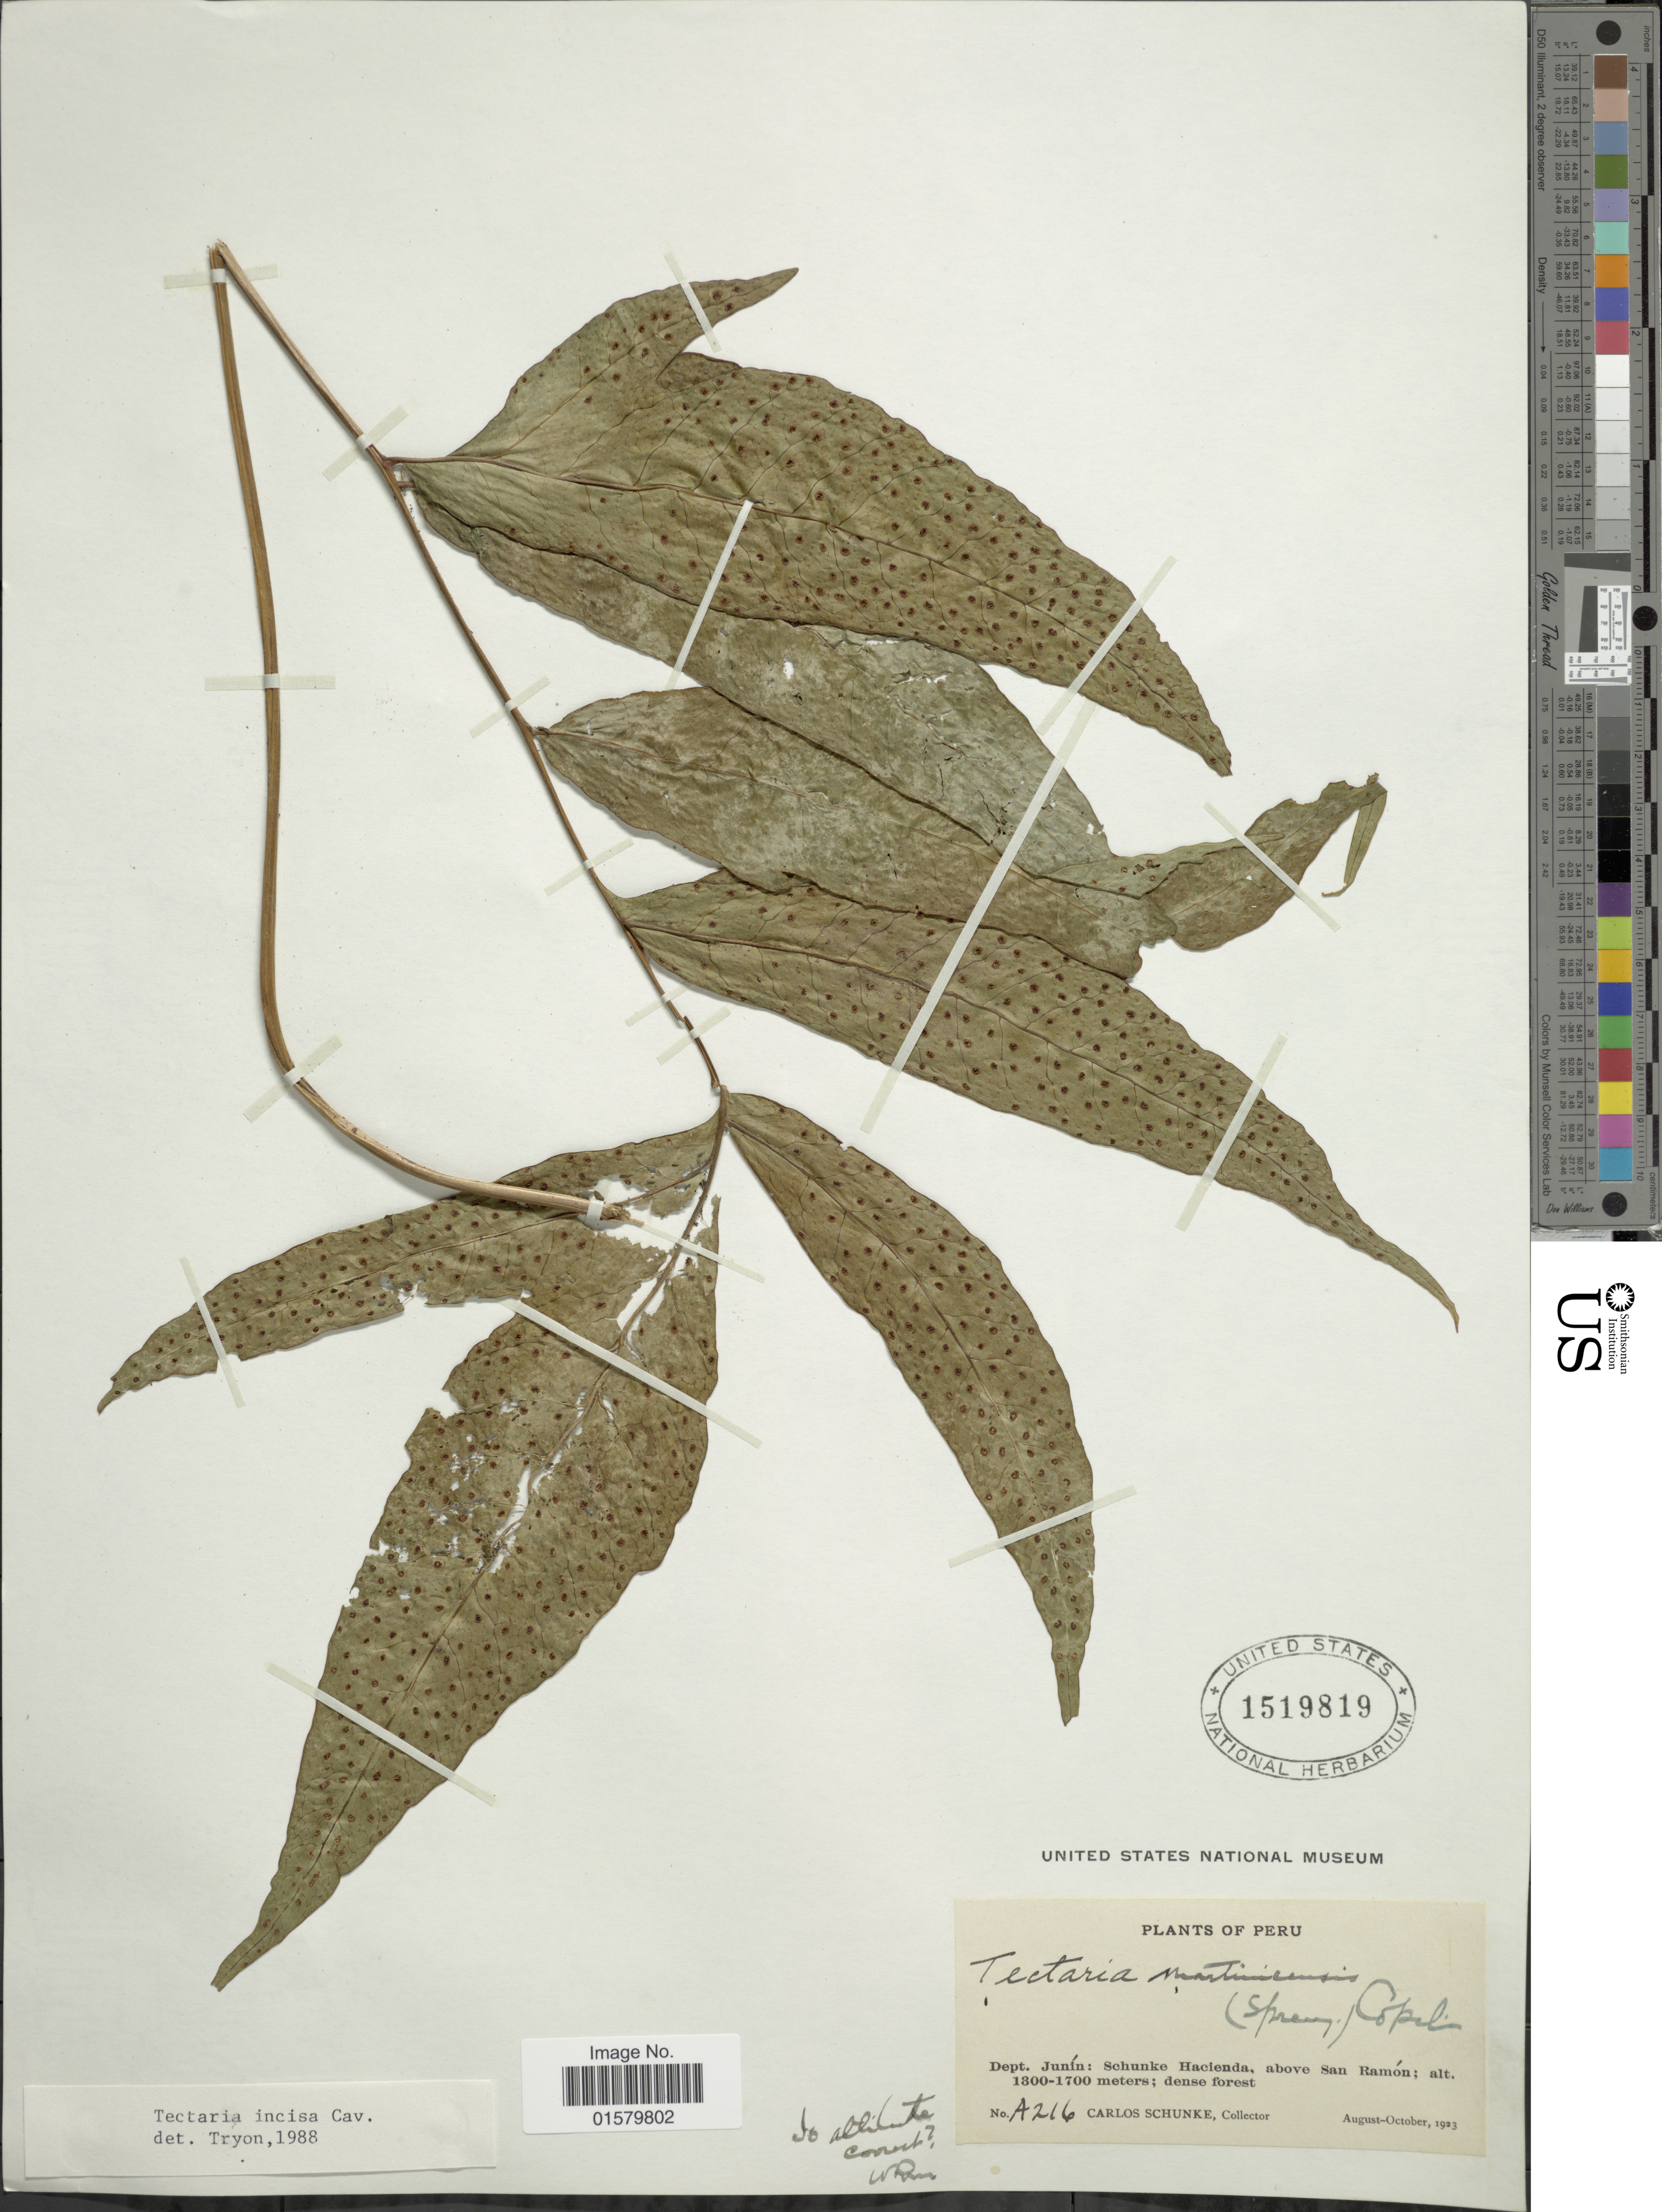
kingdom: Plantae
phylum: Tracheophyta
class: Polypodiopsida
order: Polypodiales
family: Tectariaceae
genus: Tectaria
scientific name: Tectaria incisa var. incisa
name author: Cav.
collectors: C. Schunke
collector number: A216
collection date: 1923-08/1923-10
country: Peru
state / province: Junín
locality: Dept. Junin: Schunke Hacienda, above San Ramon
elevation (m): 1300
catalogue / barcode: US 1519819